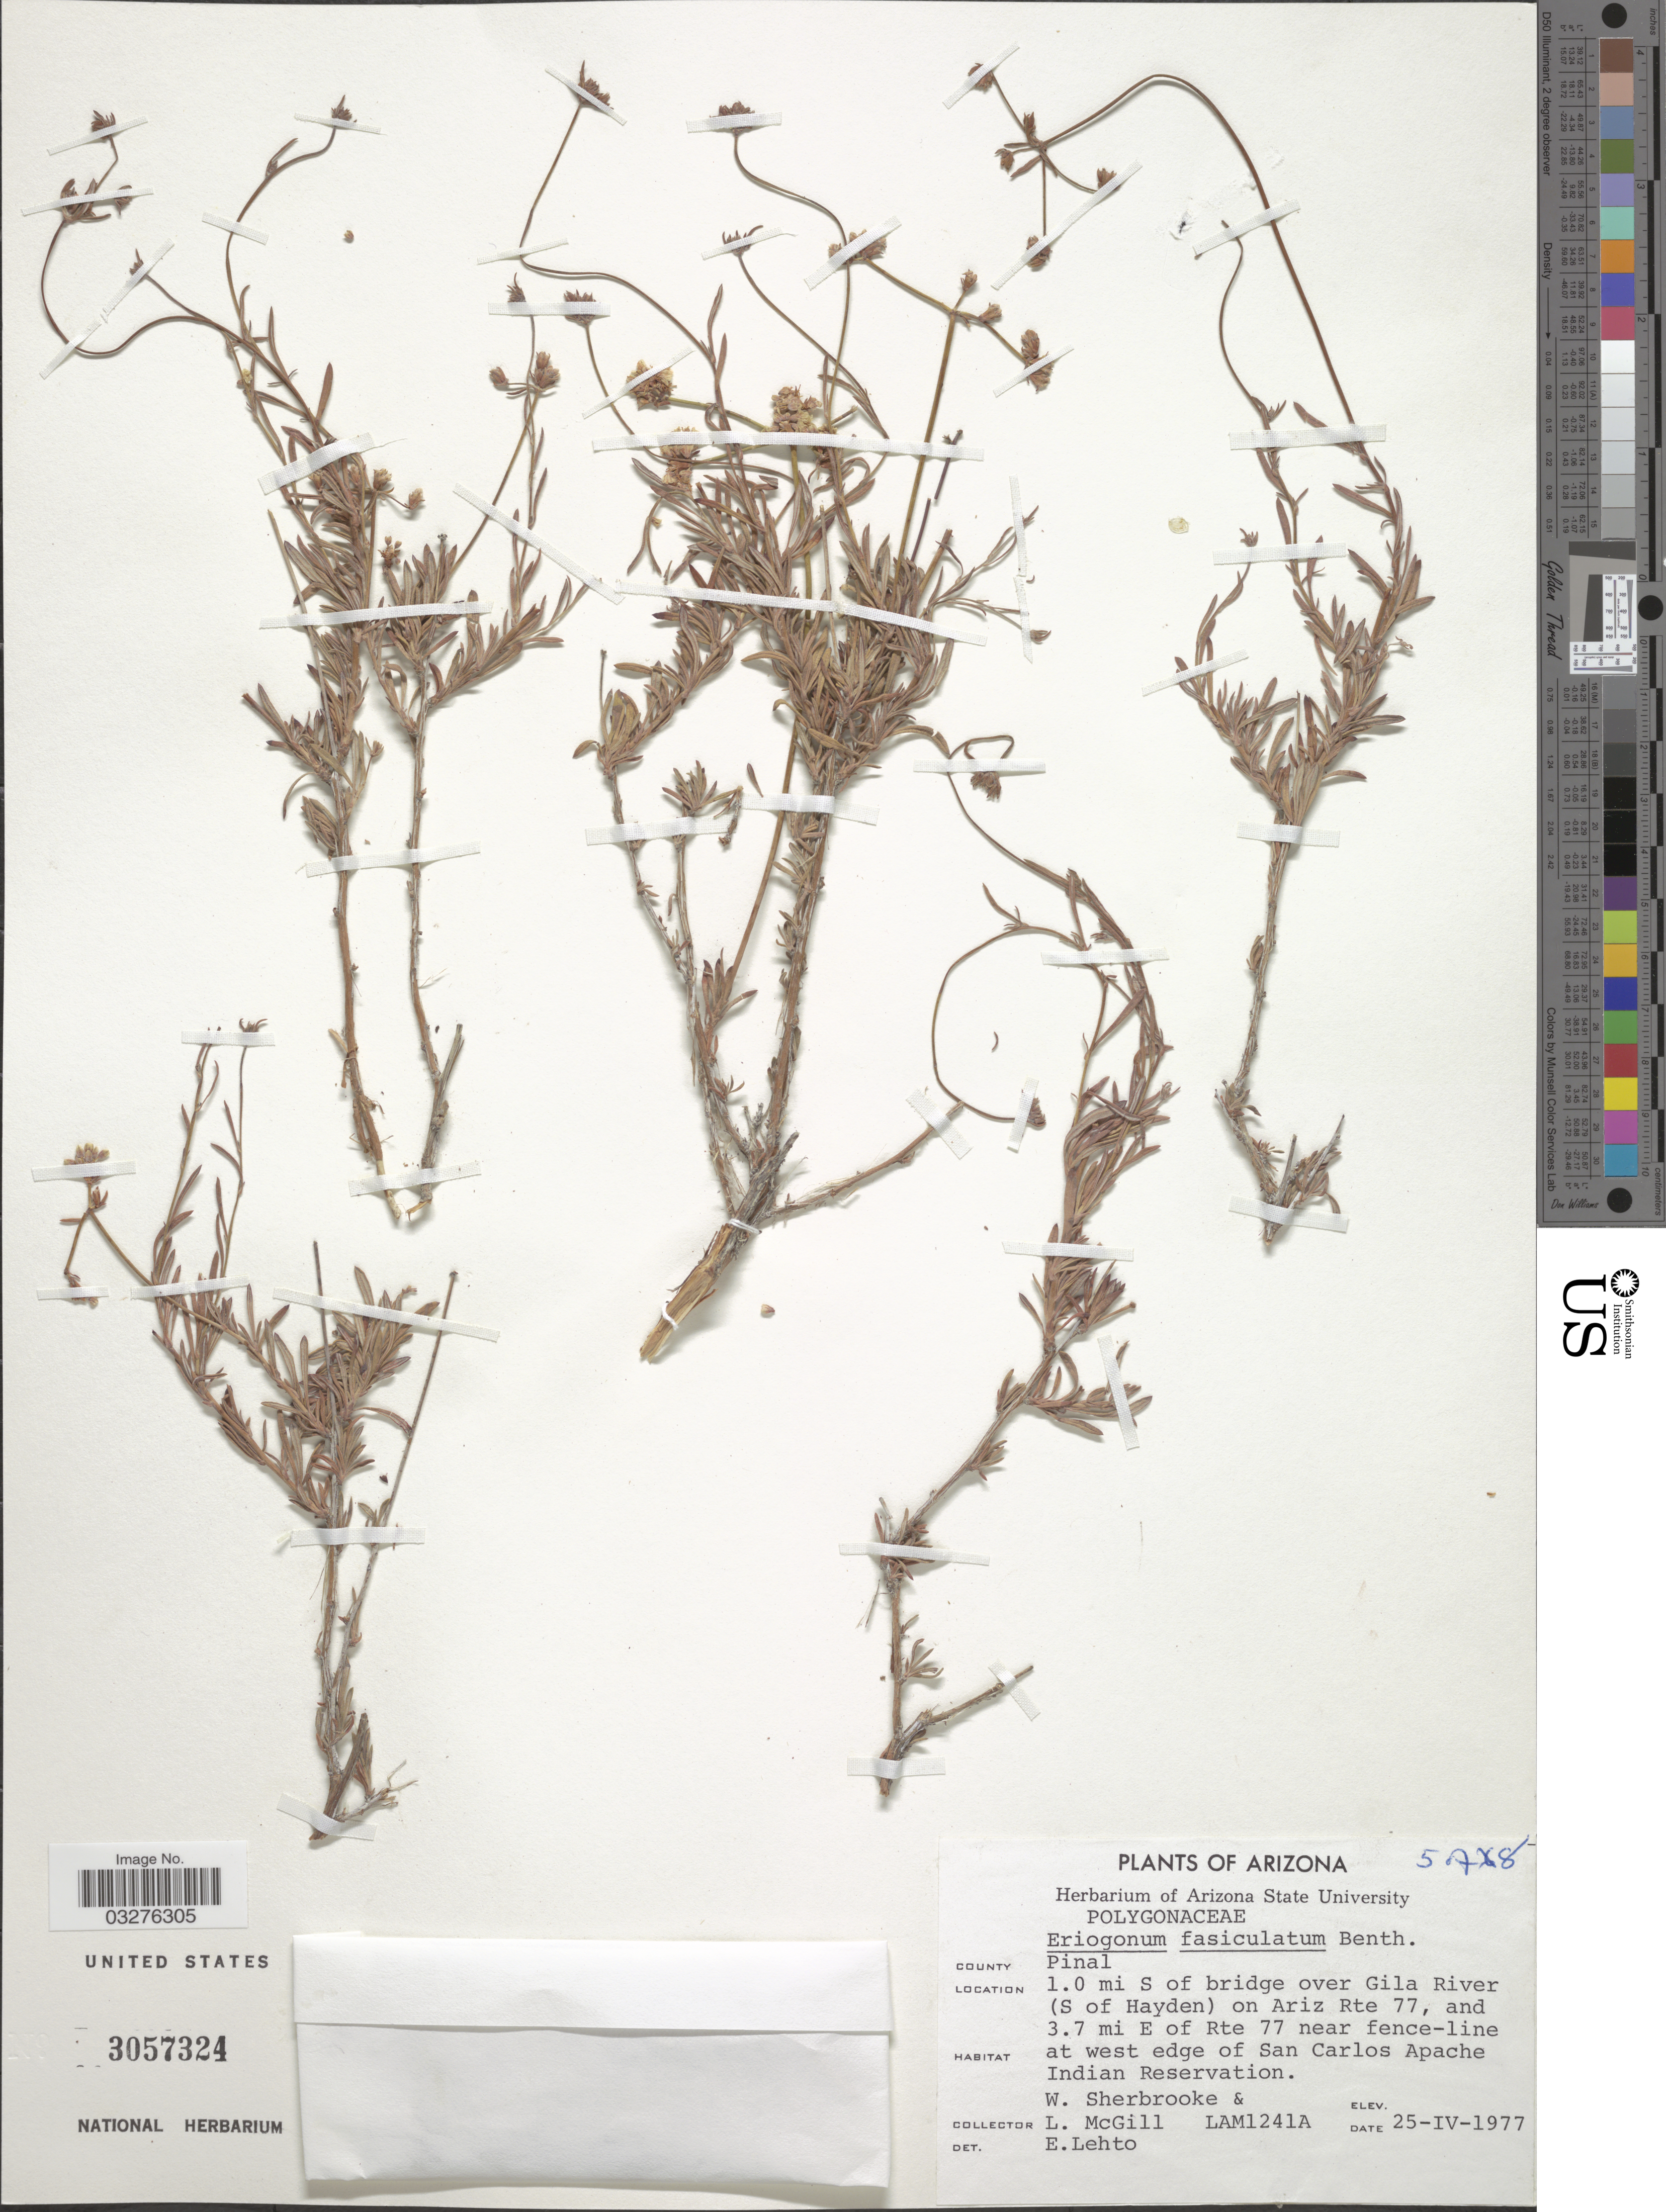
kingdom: Plantae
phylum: Tracheophyta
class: Magnoliopsida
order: Caryophyllales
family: Polygonaceae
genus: Eriogonum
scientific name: Eriogonum fasciculatum var. foliolosum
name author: (Nutt.) S. Stokes ex Abrams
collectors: W. Sherbrooke & L. McGill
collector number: LAM1241A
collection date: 1977-04-25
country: United States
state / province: Arizona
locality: County Pinal, 1.0 mi S of bridge over Gila River (S of Hayden) on Ariz Rte 77, and 3.7 mi E of Rte 77 near fence-line, at west edge of San Carlos Apache Indian Reservation.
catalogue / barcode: US 3057324